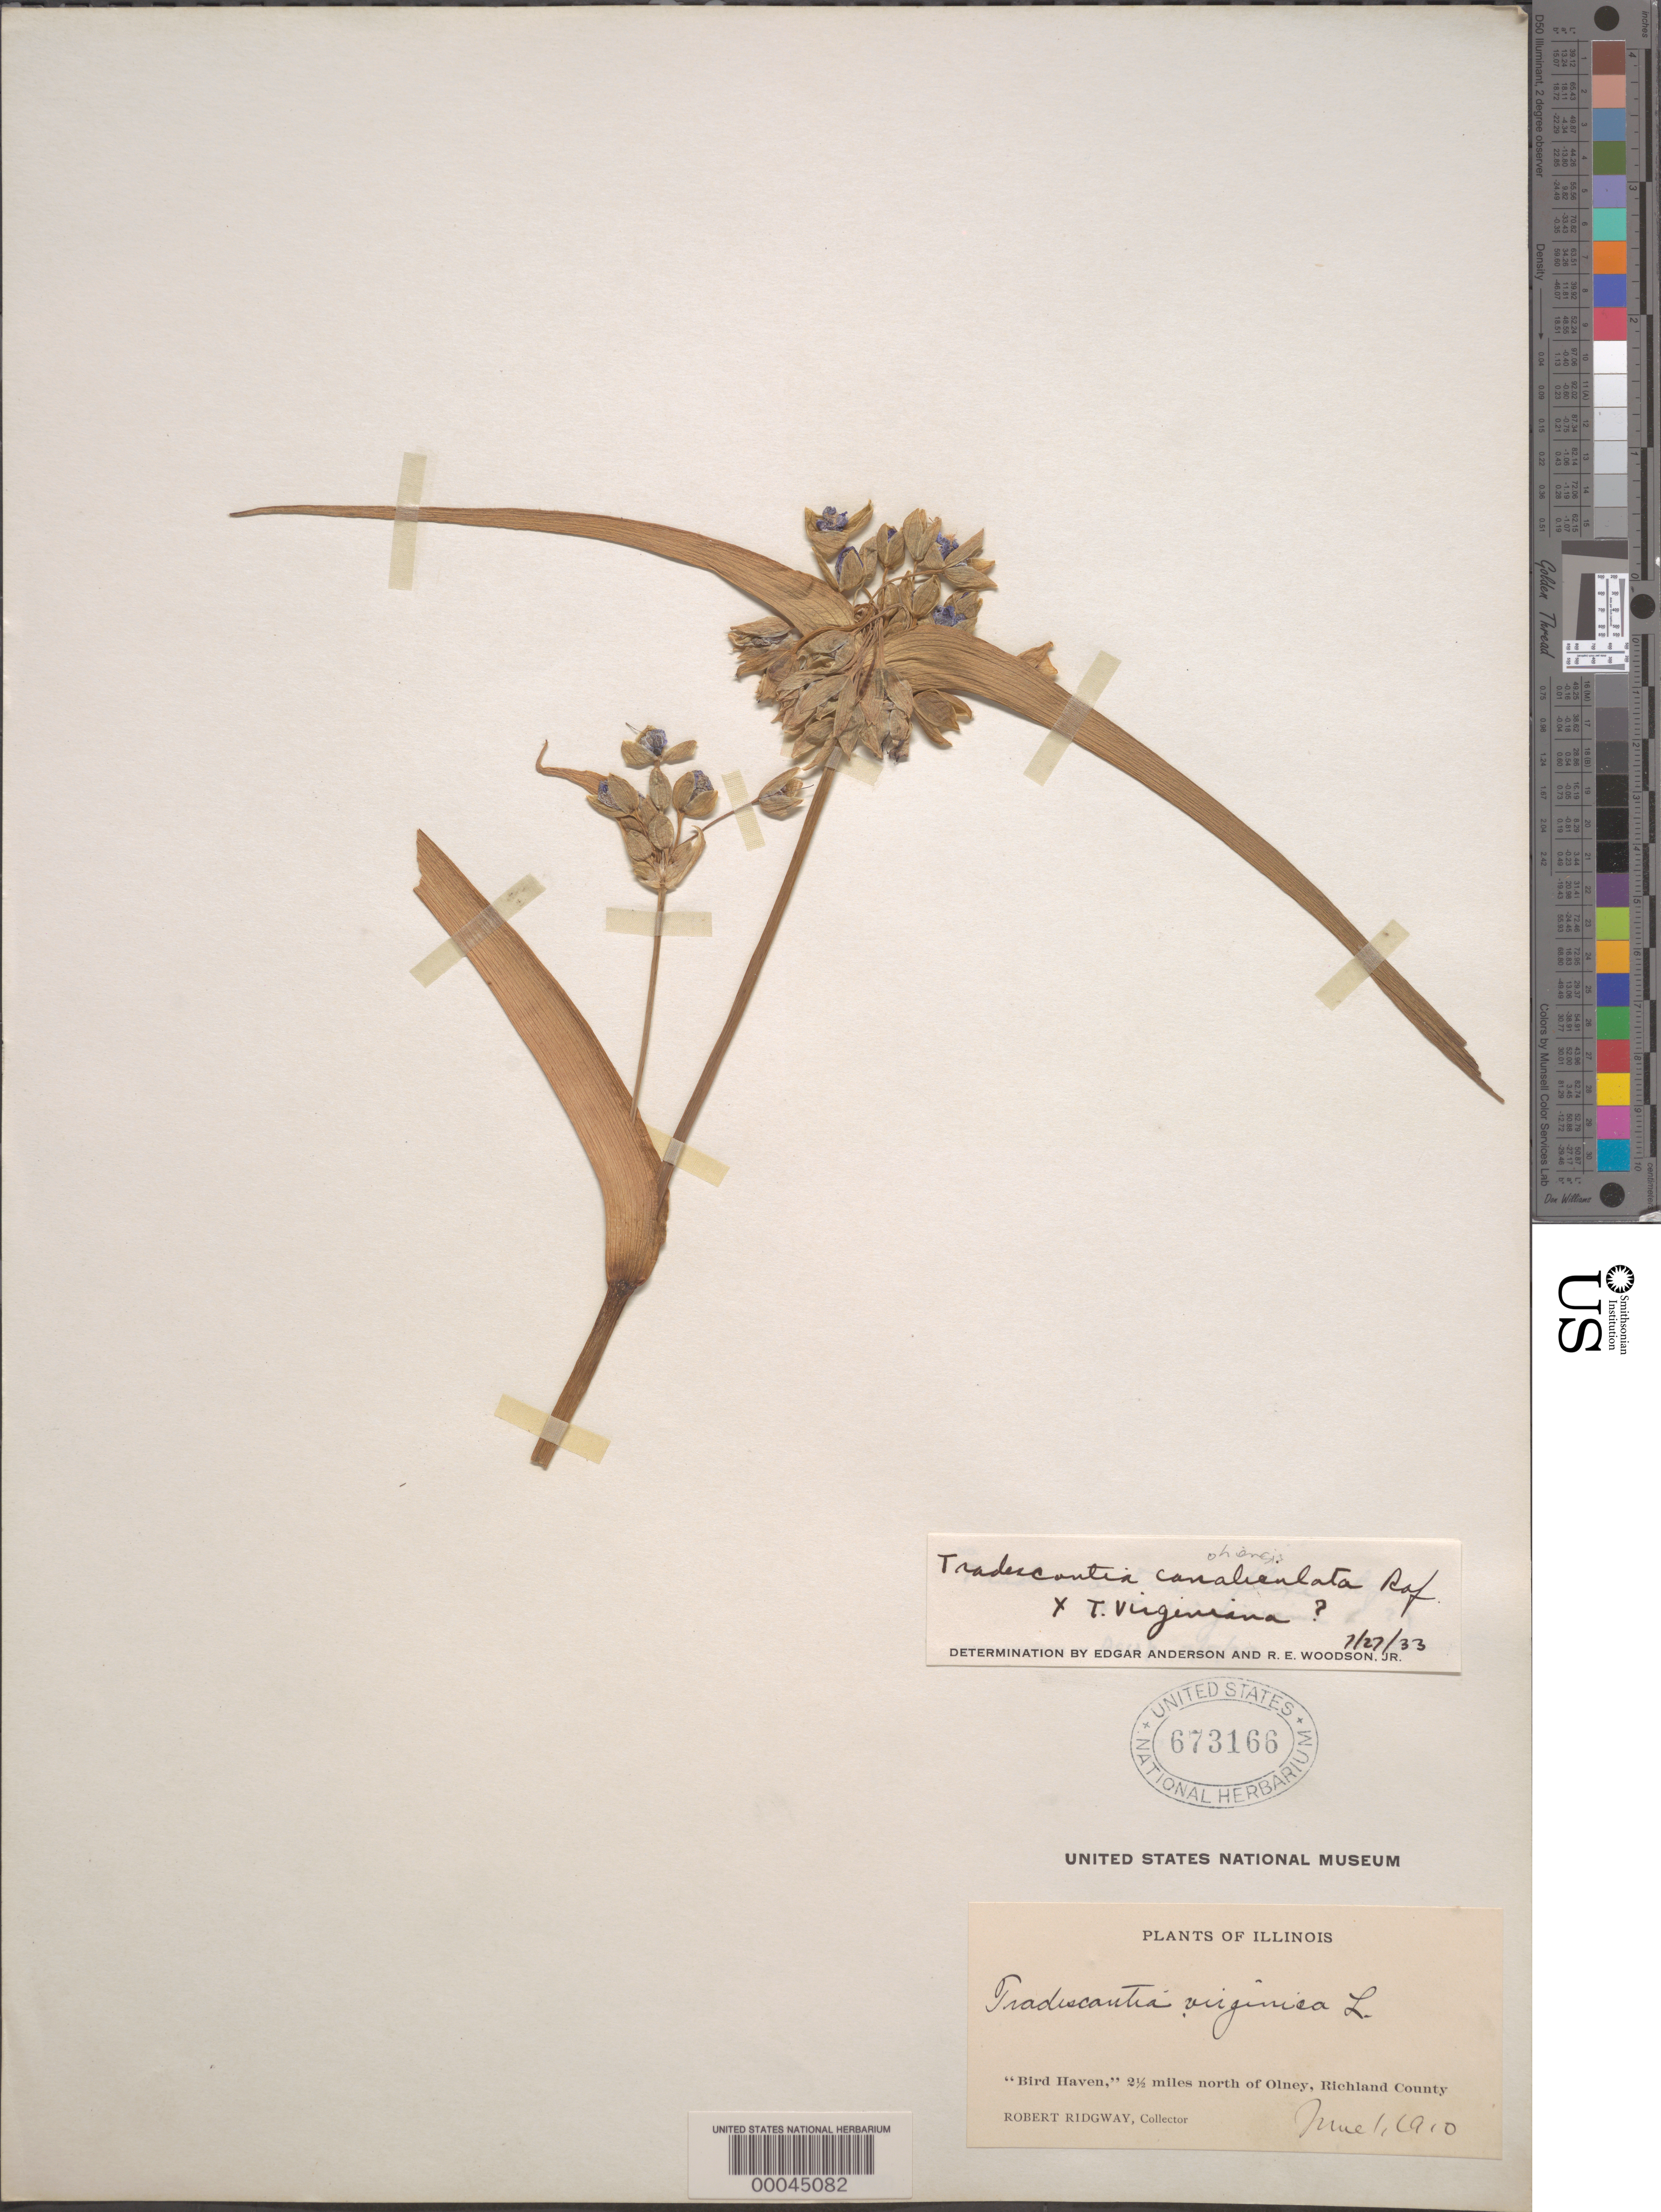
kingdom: Plantae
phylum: Tracheophyta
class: Liliopsida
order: Commelinales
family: Commelinaceae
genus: Tradescantia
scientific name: Tradescantia ohiensis x T. virginiana L.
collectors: R. Ridgway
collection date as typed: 01 Jun 1910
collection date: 1910-06-01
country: United States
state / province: Illinois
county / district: Richland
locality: N of olney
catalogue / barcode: US 673166